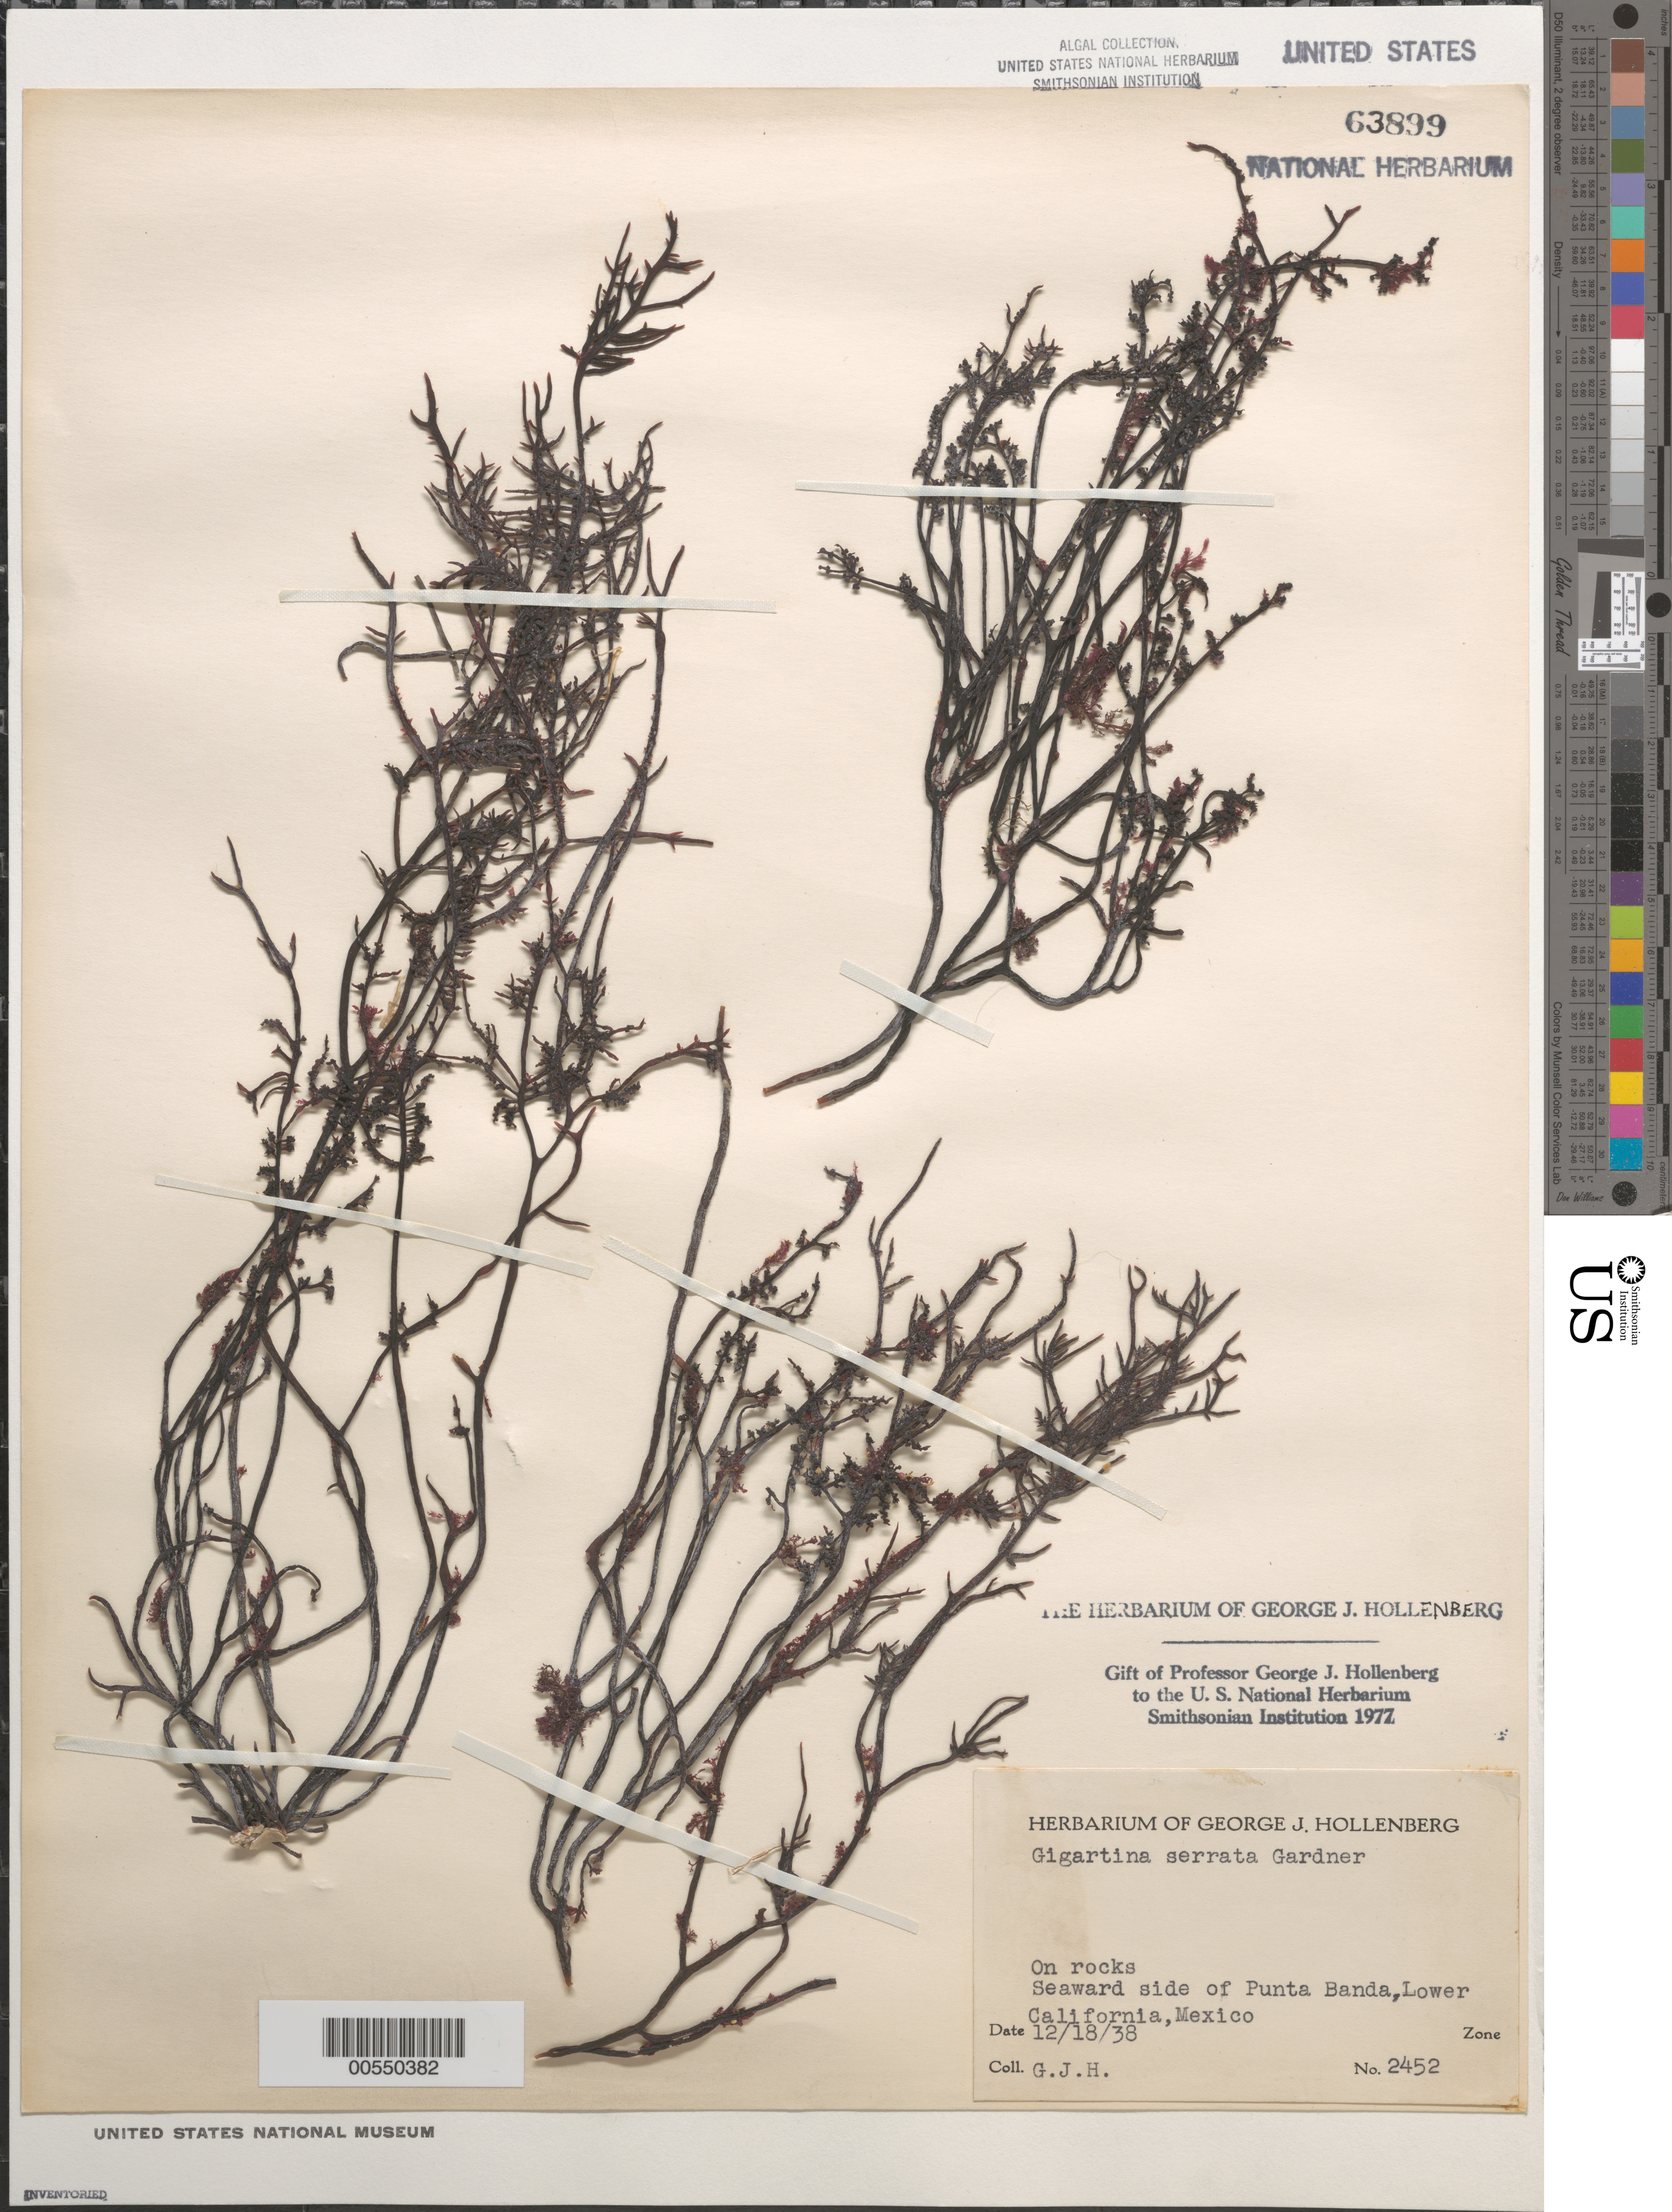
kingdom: Plantae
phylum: Rhodophyta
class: Florideophyceae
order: Gigartinales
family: Gigartinaceae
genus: Chondracanthus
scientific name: Chondracanthus serratus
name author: (N.L. Gardner) J.R. Hughey & Hommersand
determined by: Algae name updating Project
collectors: G. Hollenberg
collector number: GJH 2452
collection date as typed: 18 Dec 1938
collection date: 1938-12-18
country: Mexico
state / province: Baja California Norte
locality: Seaward side of Punta Banda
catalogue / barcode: US 63899